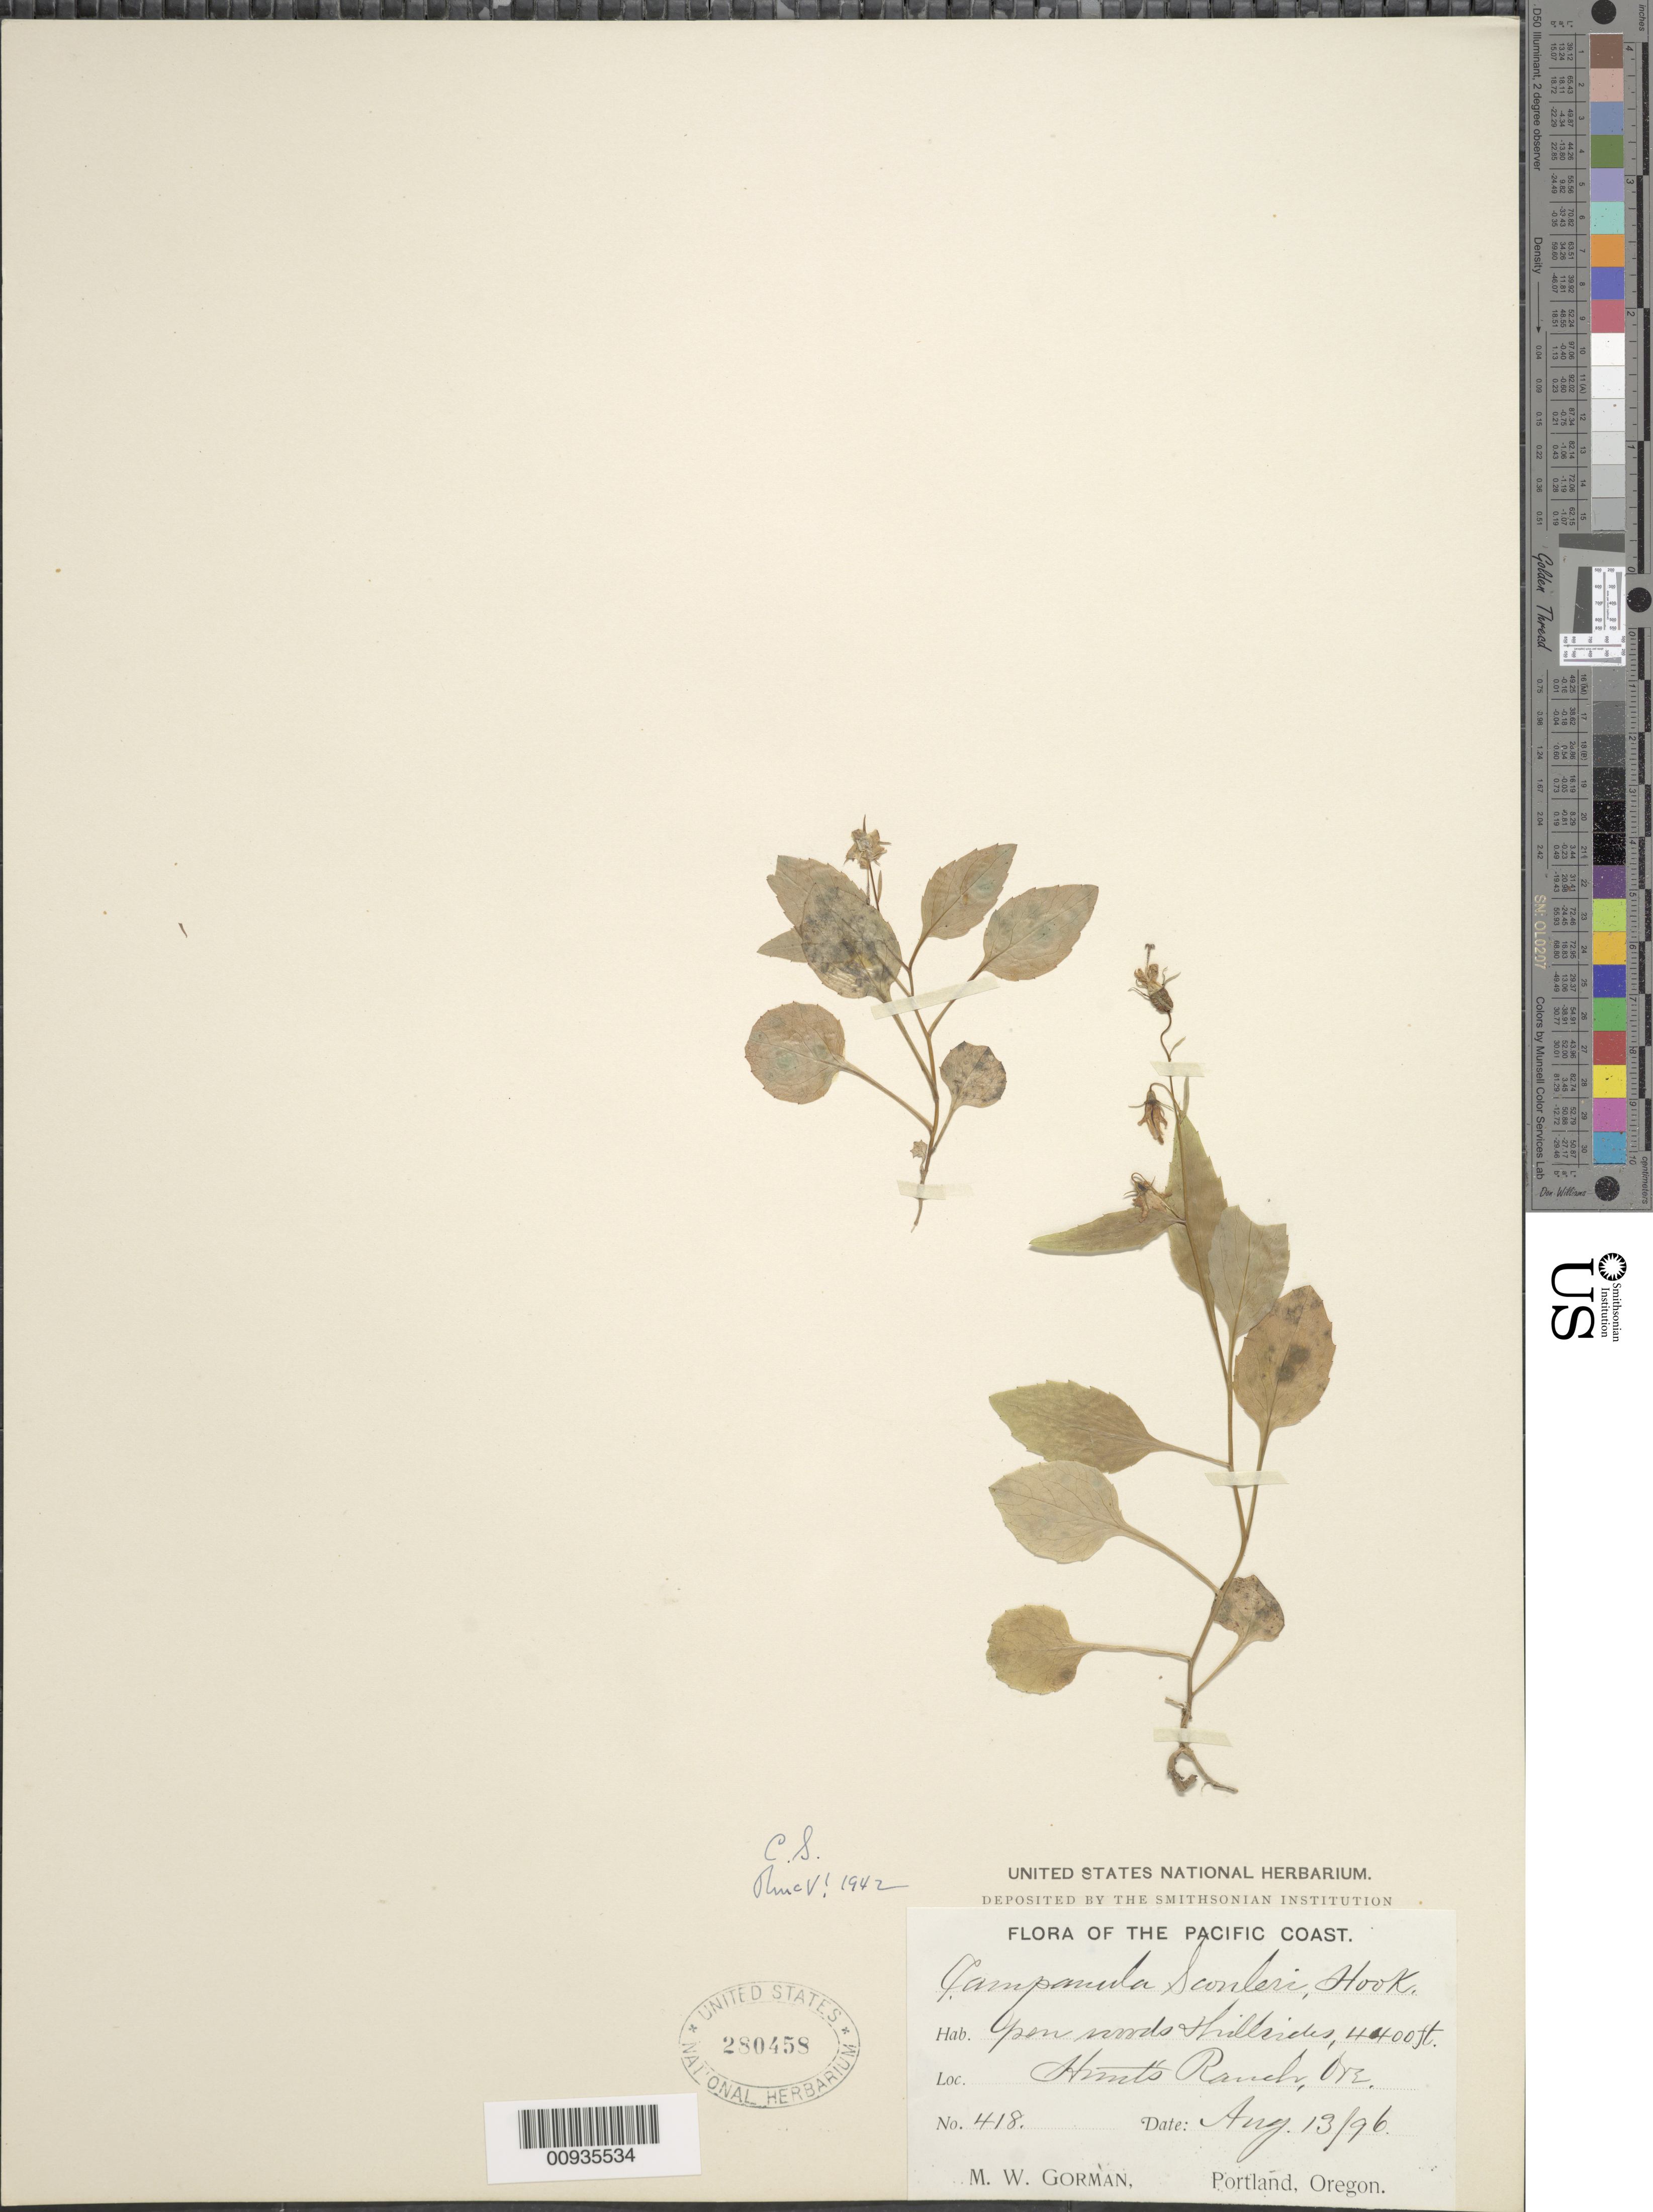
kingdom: Plantae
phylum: Tracheophyta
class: Magnoliopsida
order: Asterales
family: Campanulaceae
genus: Campanula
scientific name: Campanula scouleri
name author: Hook.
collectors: M. W. Gorman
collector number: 418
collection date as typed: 13 Aug 1896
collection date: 1896-08-13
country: United States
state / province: Oregon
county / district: Jackson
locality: Hunt's Ranch; alt. 4400 Ft.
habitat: open woods and hillsides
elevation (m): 1341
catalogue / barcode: US 280458